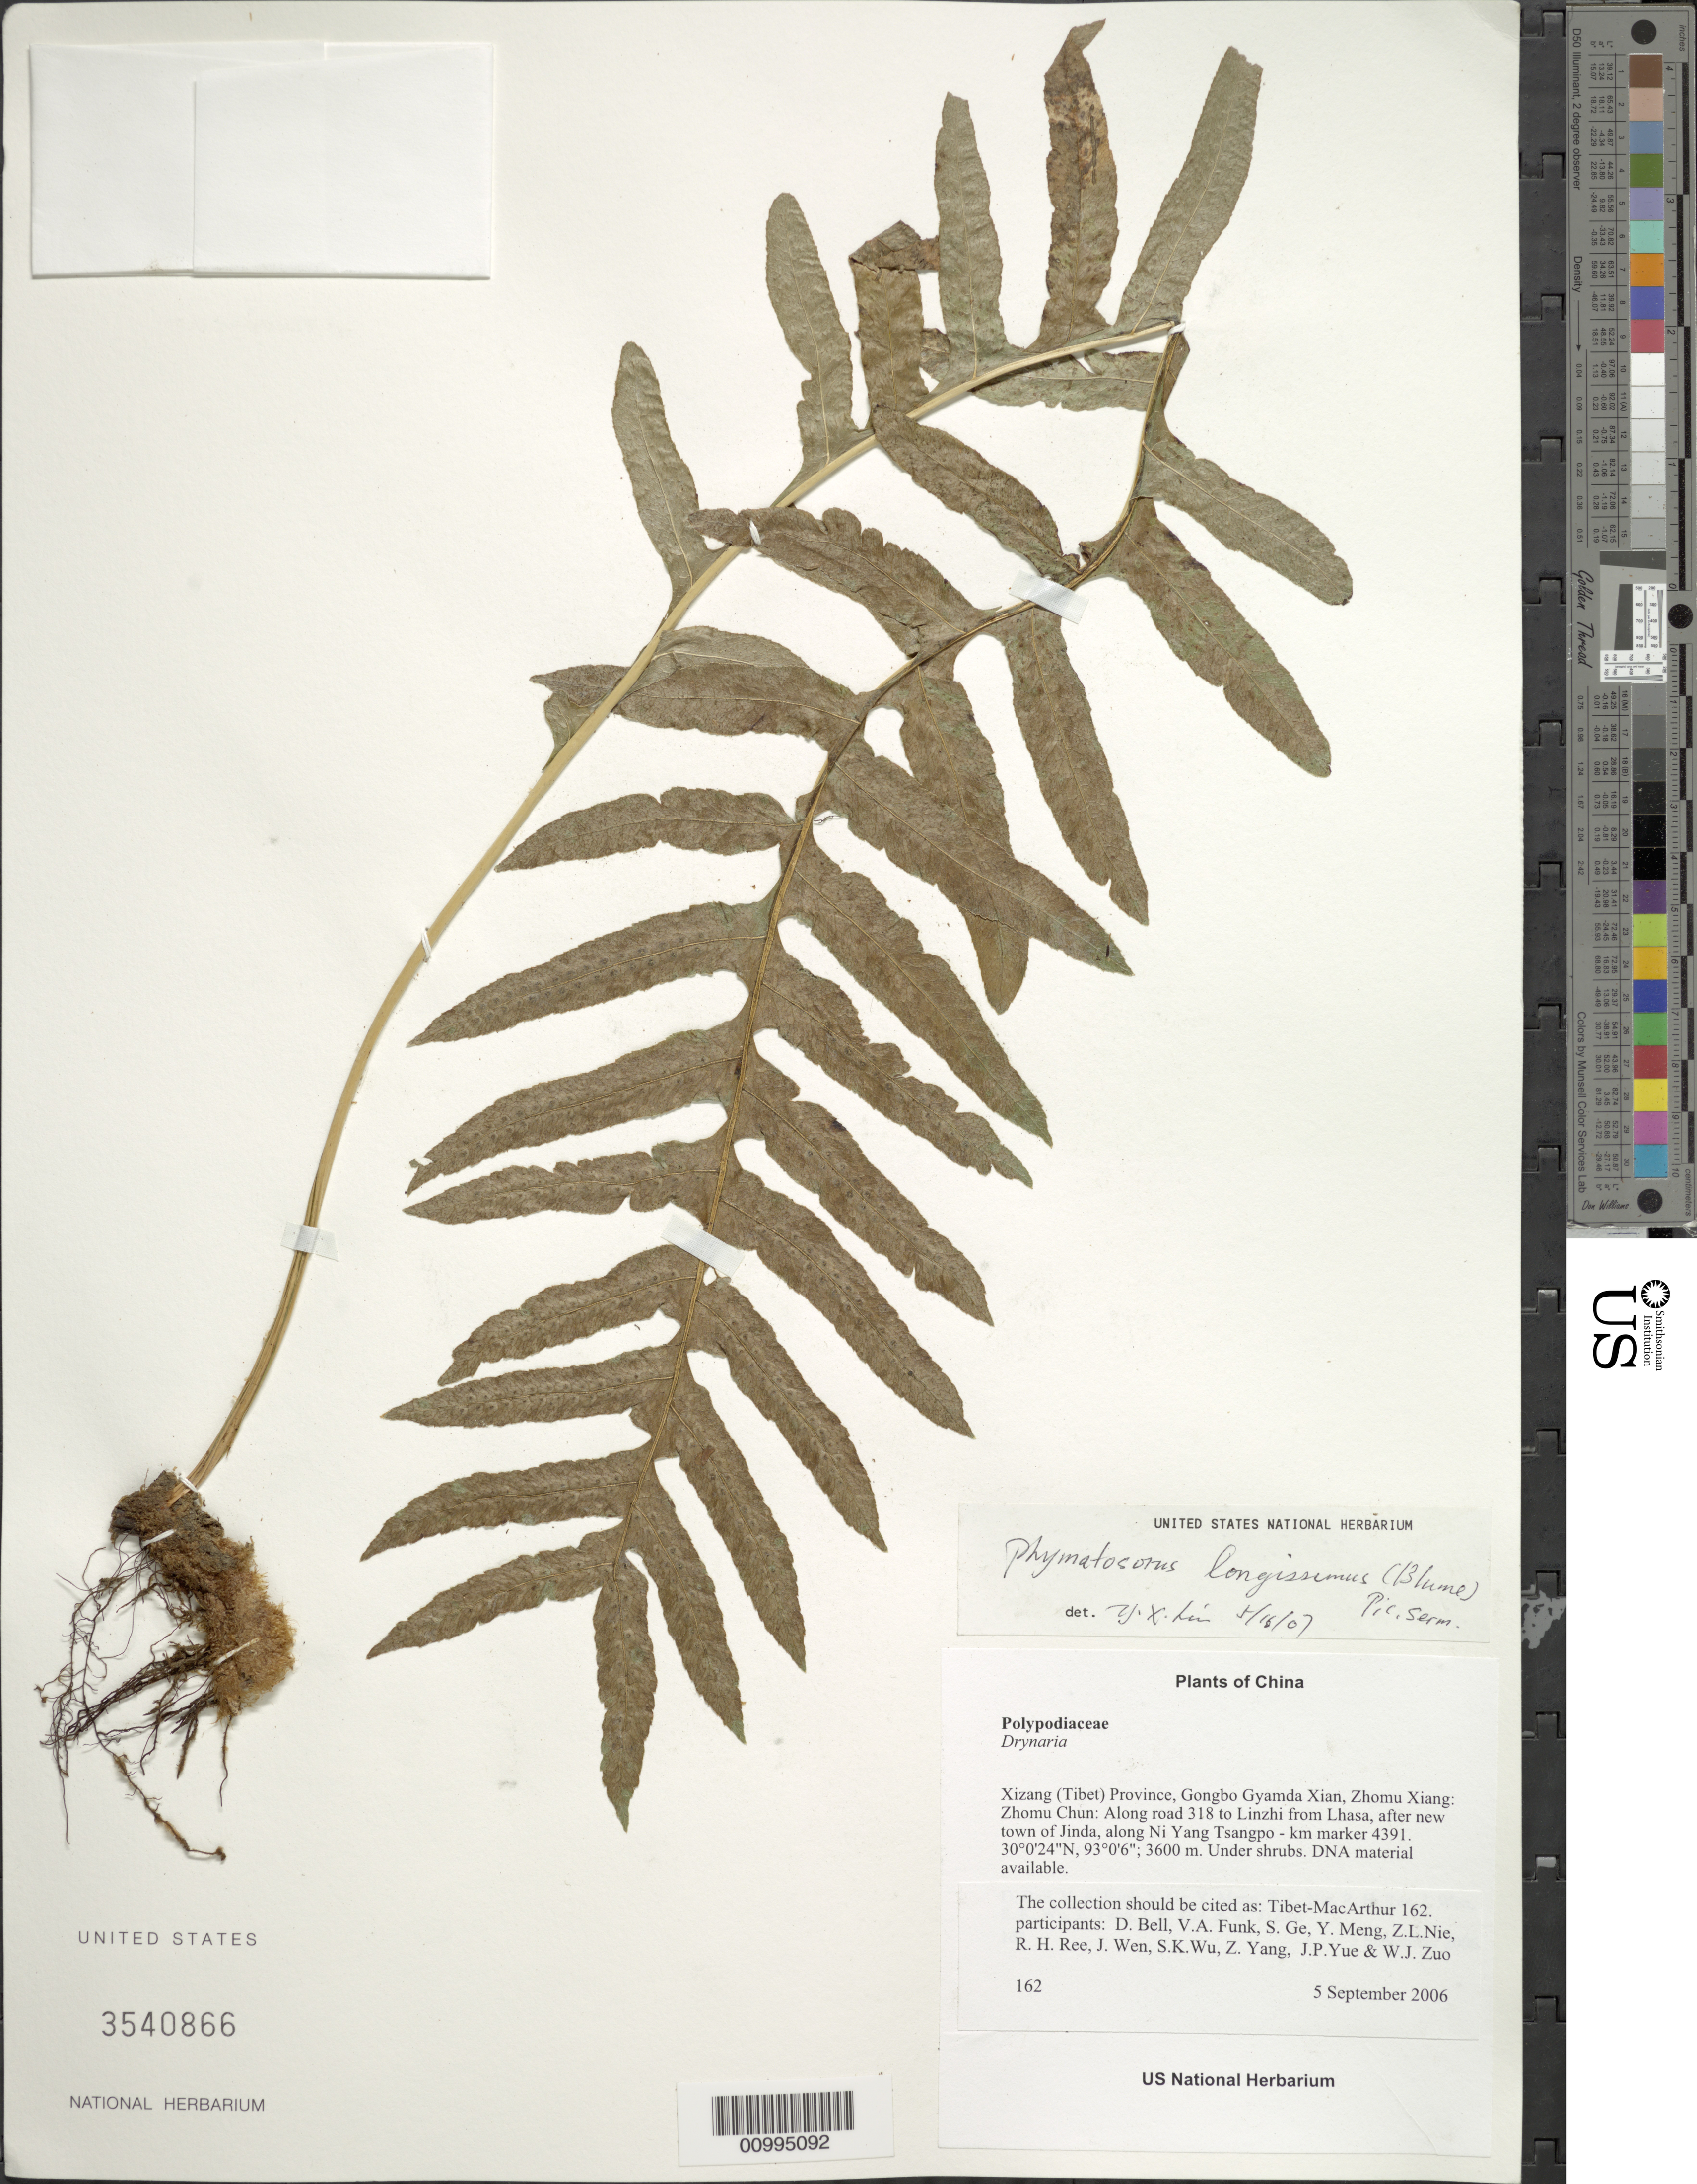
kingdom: Plantae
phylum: Tracheophyta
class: Polypodiopsida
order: Polypodiales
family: Polypodiaceae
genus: Microsorum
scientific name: Microsorum longissimum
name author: Fée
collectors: Tibet-MacArthur, D. A. Bell, V. Funk, S. Ge, Y. Meng, Z. Nie, R. Ree, J. Wen, S. K. Wu, Z. Yang, J. Yue & W. Zuo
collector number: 162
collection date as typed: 05 Sep 2006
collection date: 2006-09-05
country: China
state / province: Xizang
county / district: Gongbo Gyamda Xian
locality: Zhomu Xiang: Zhomu Chun. Along road 318 to Linzhi from Lhasa, after new town of Jinda, along Ni Yang Tsangpo - km marker 4391.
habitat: Slope with Quercus, Salix, and Berberis, edges of thickets, and disturbed areas beside road. Under shrubs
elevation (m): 3600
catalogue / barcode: US 3540866